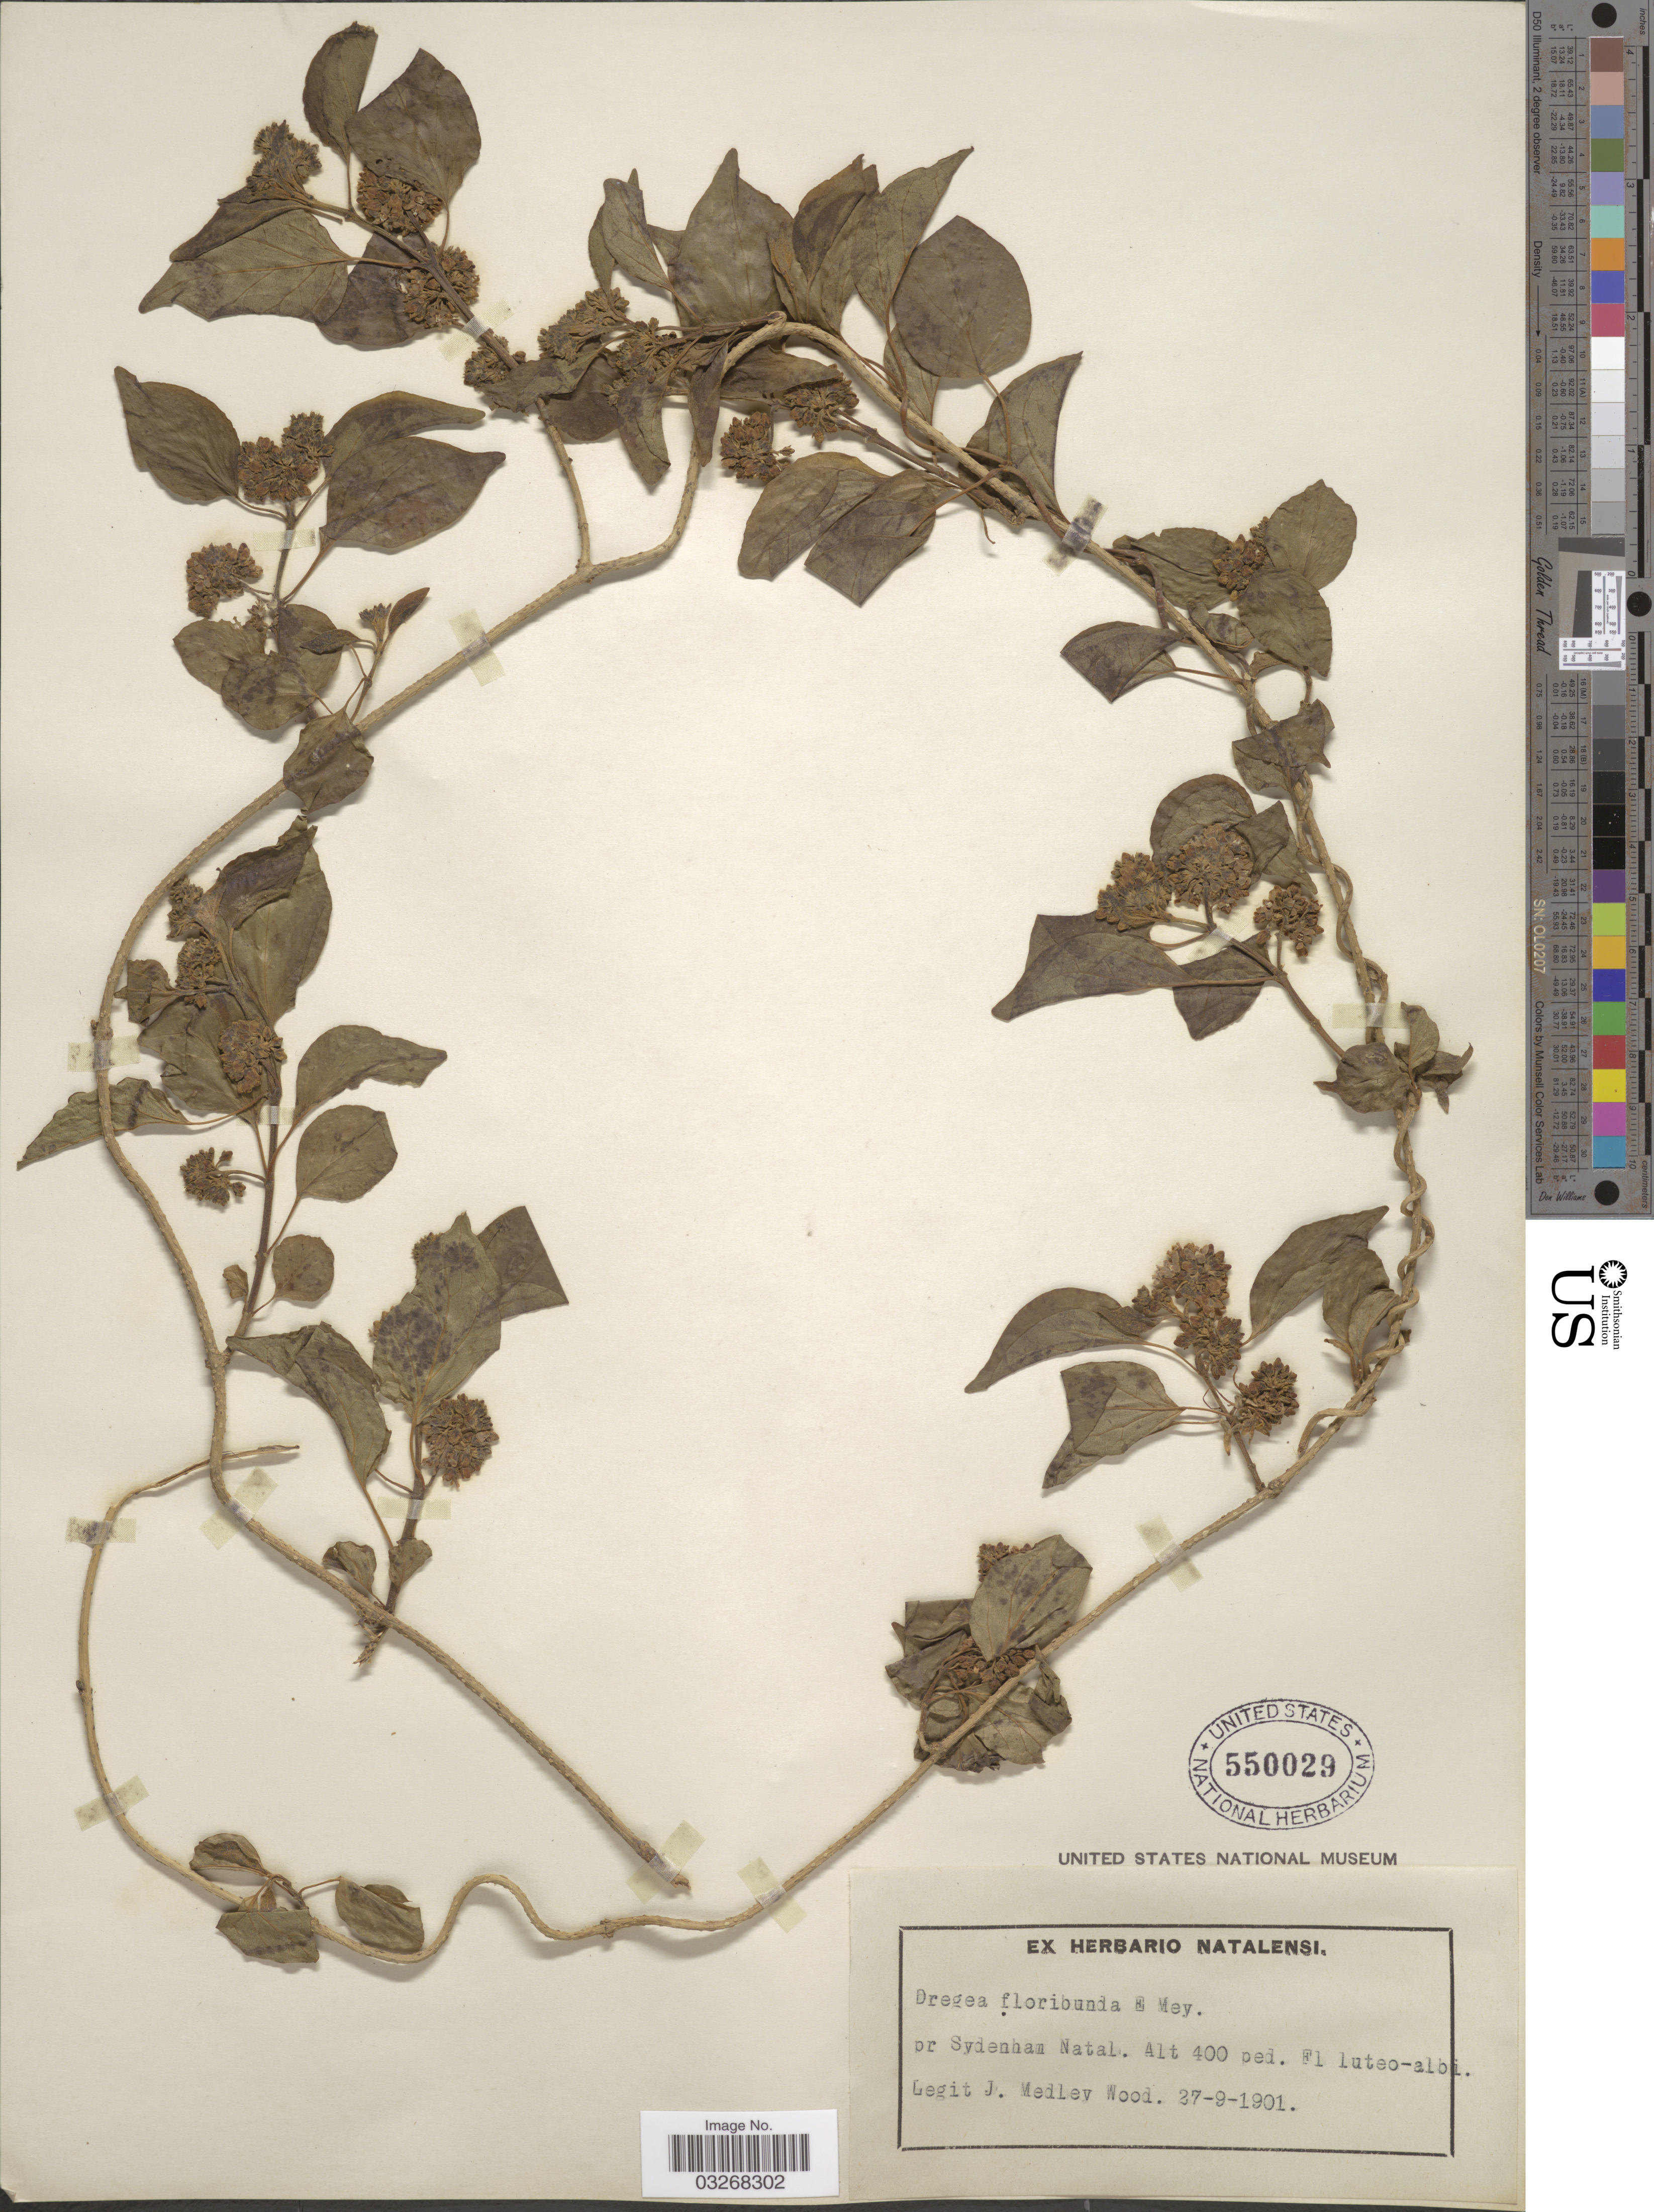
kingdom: Plantae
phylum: Tracheophyta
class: Magnoliopsida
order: Gentianales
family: Apocynaceae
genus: Dregea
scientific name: Dregea floribunda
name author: E. Mey.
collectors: J. M. Wood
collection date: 1901-09-27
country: South Africa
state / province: KwaZulu-Natal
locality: Pr Sydenham Natal.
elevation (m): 122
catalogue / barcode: US 550029